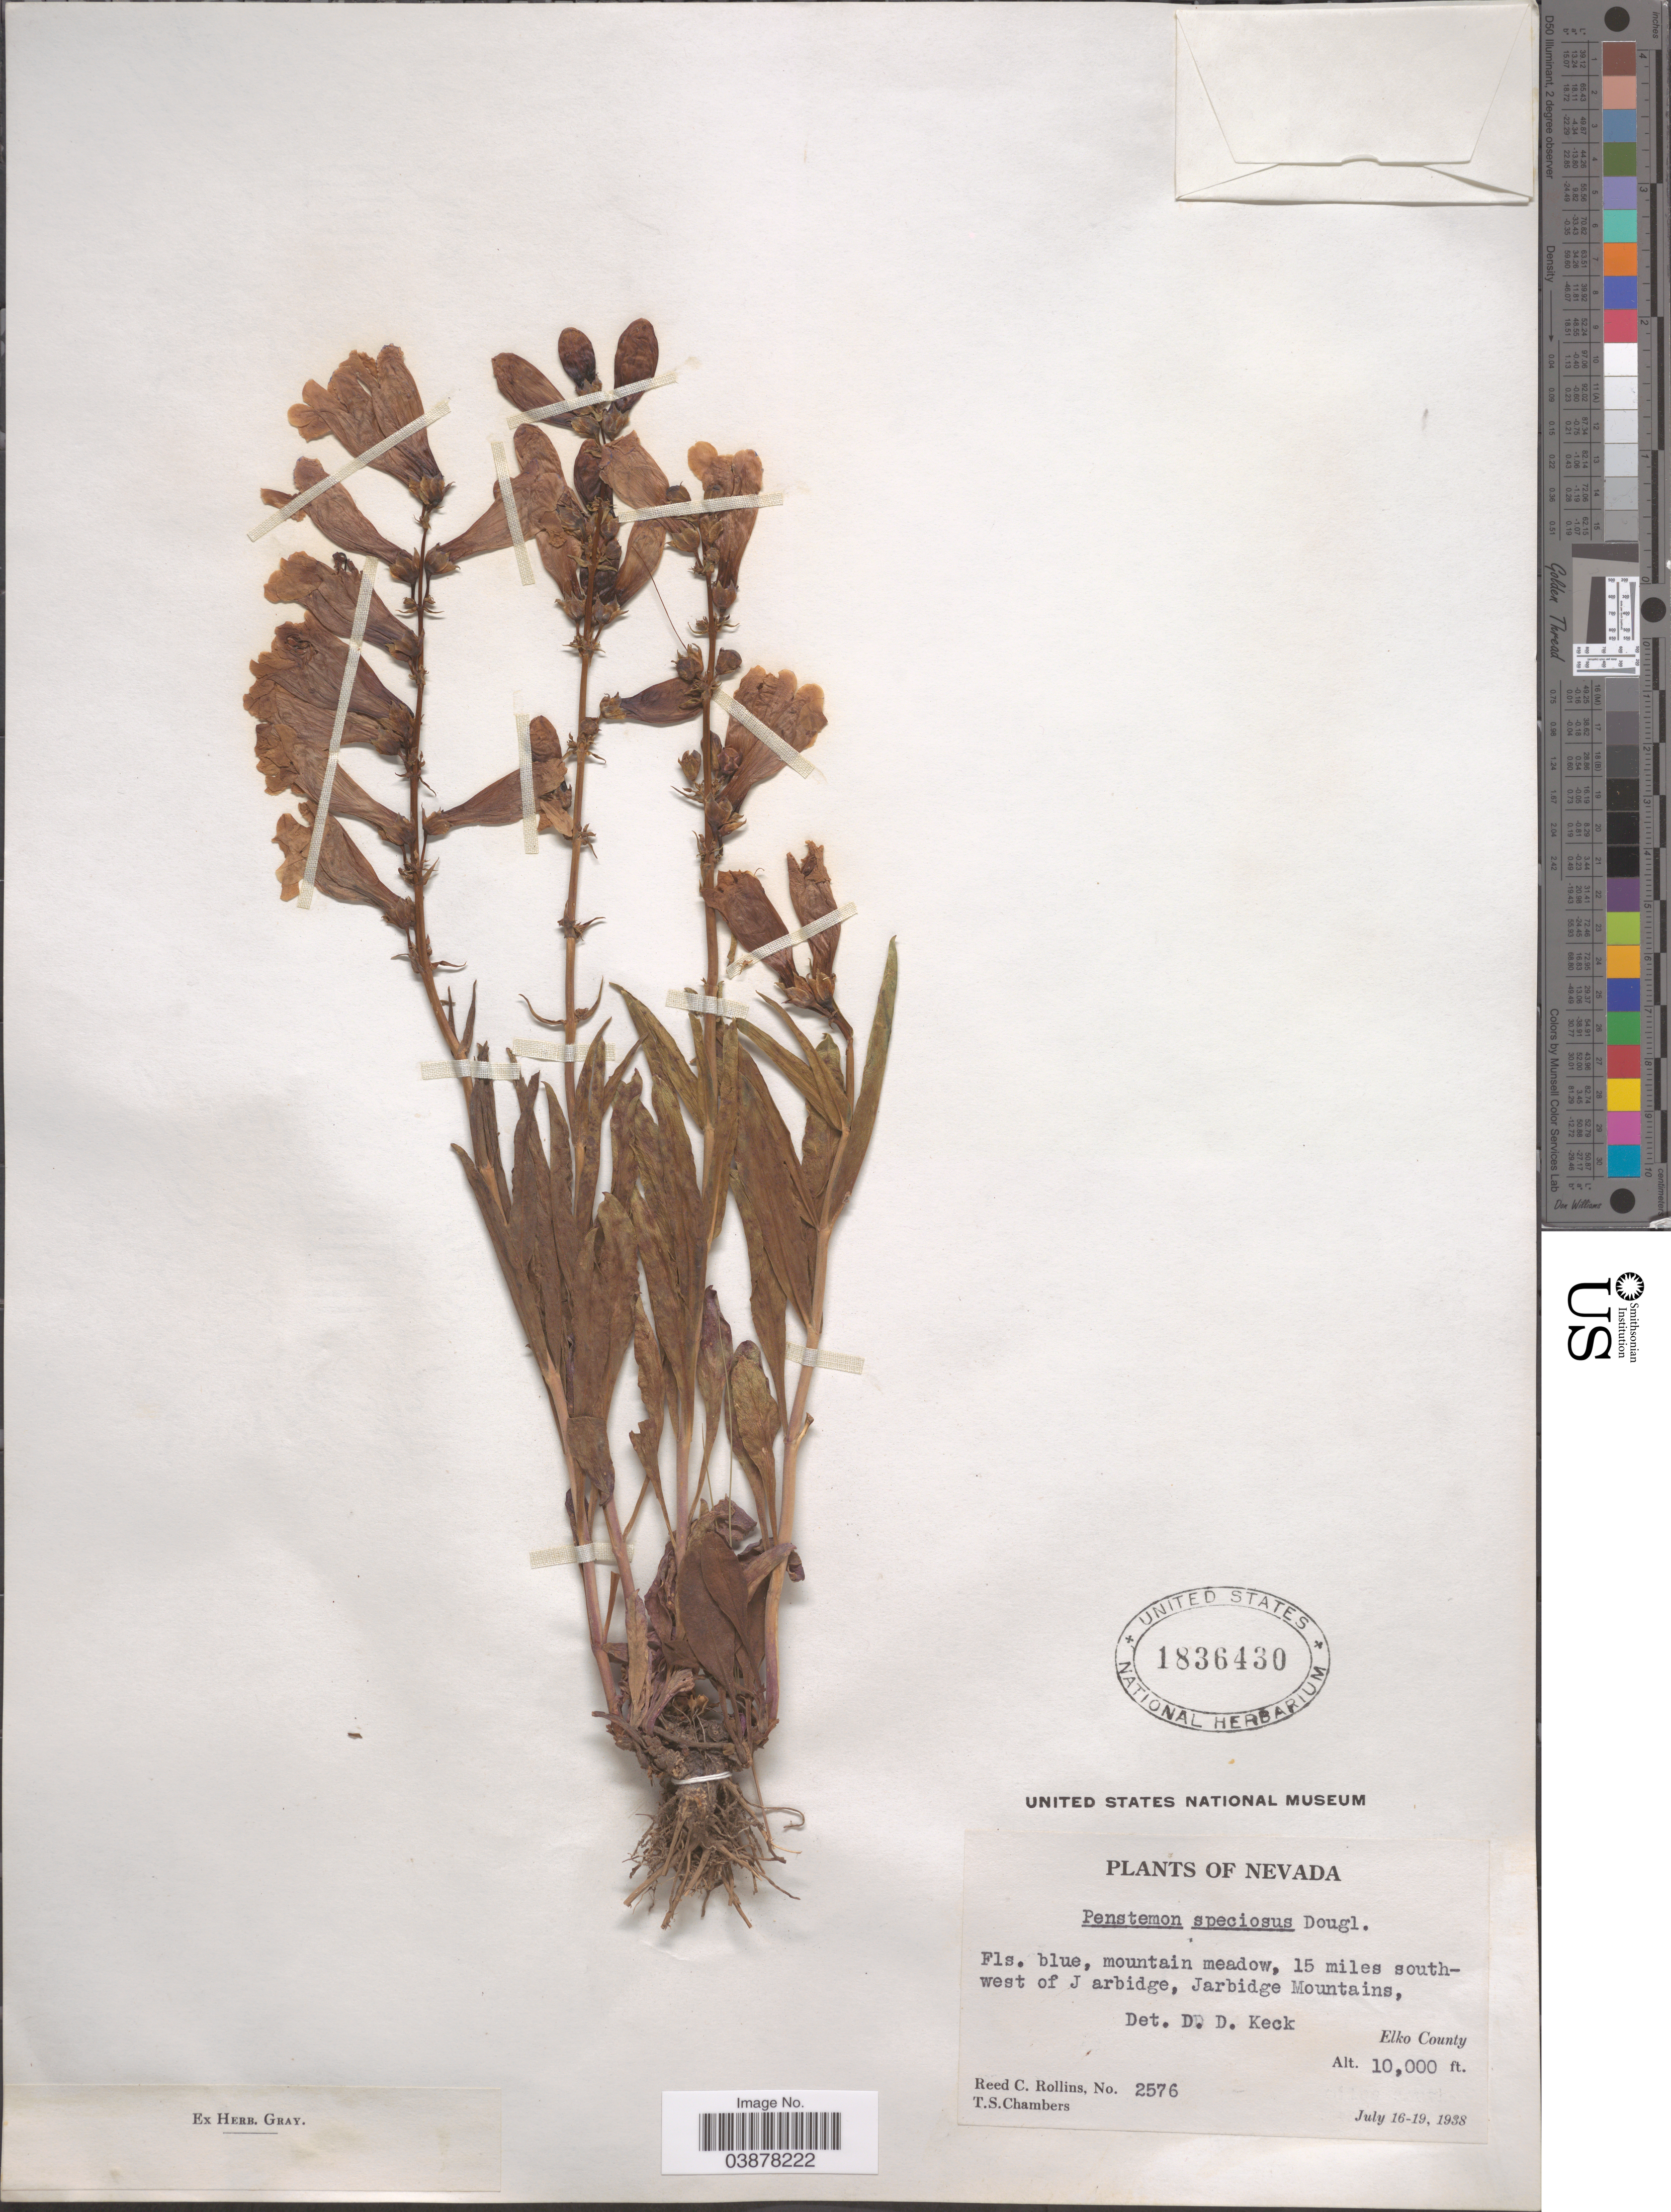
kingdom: Plantae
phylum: Tracheophyta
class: Magnoliopsida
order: Lamiales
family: Plantaginaceae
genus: Penstemon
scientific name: Penstemon speciosus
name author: Douglas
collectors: R. C. Rollins & T. Chambers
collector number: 2576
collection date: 1938-07-16/1938-07-19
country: United States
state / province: Nevada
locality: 15 miles south-west of J arbidge, Jarbidge Mountains, Elko County.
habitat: mountain meadow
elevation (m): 3048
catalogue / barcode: US 1836430